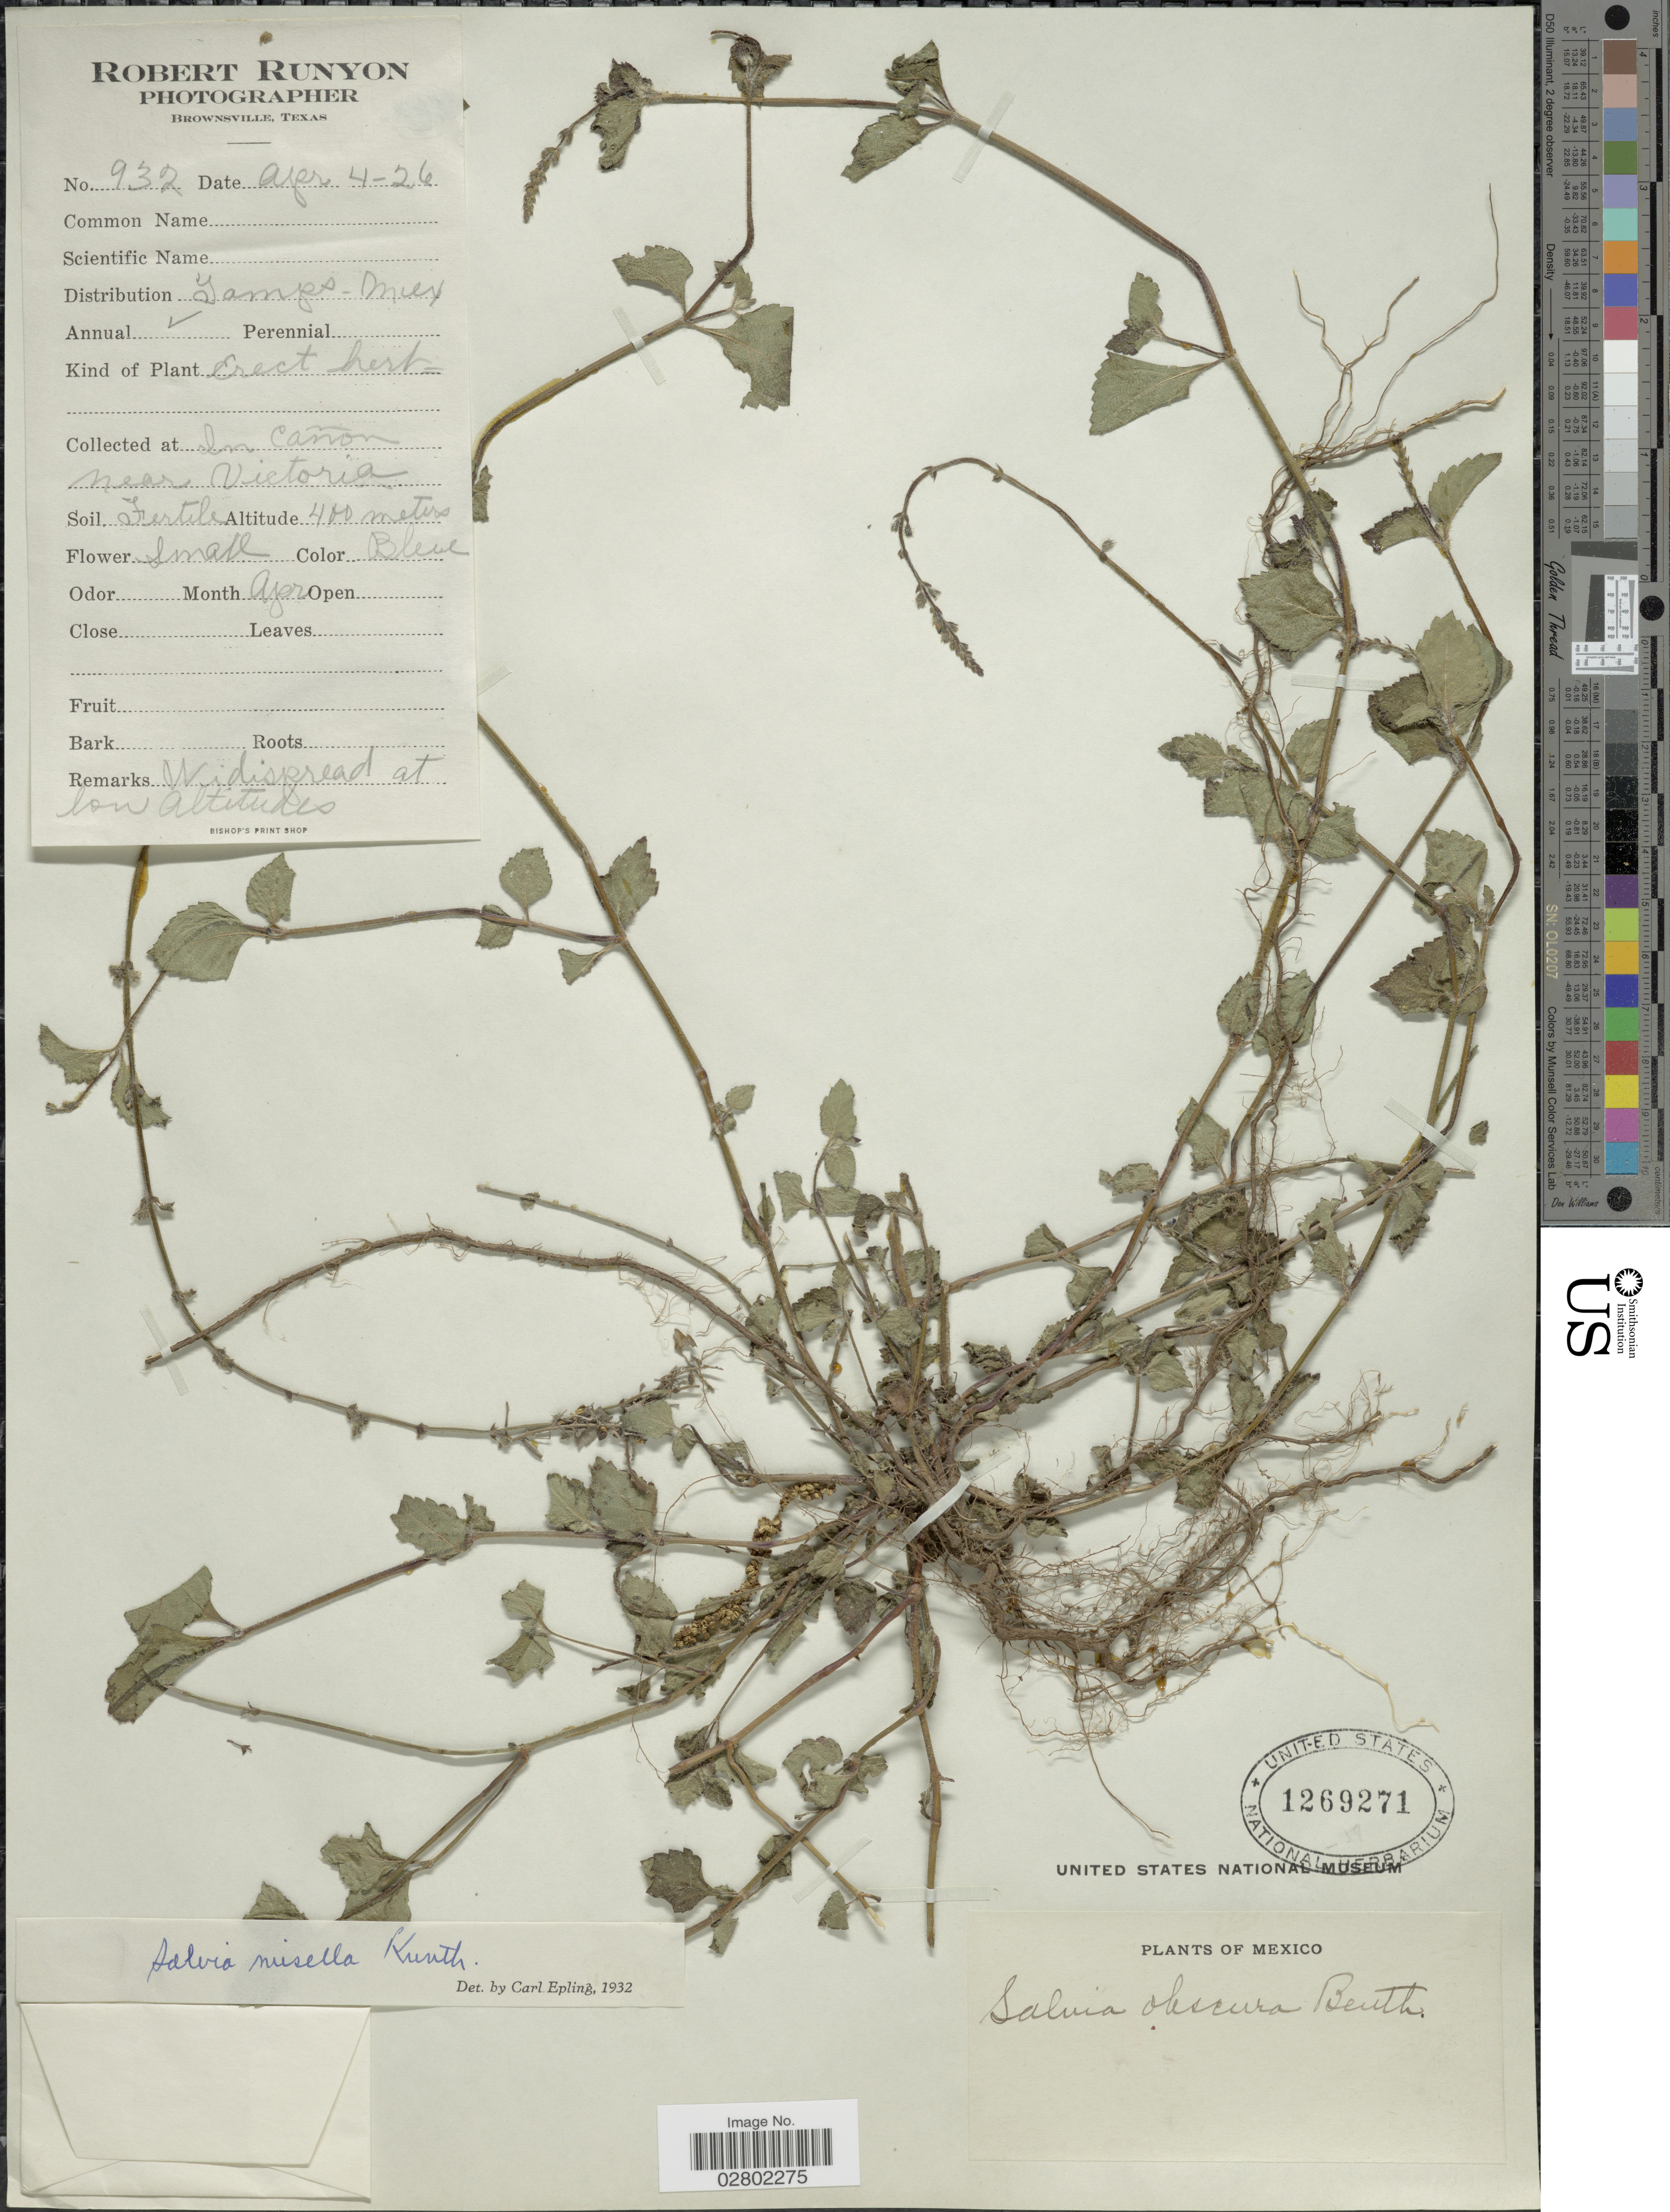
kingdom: Plantae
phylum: Tracheophyta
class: Magnoliopsida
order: Lamiales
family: Lamiaceae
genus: Salvia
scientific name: Salvia misella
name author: Kunth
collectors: R. Runyon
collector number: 932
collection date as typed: Transcribed d/m/y: 4/4/26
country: Mexico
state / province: Tamaulipas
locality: In cañon near Victoria.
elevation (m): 400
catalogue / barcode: US 1269271